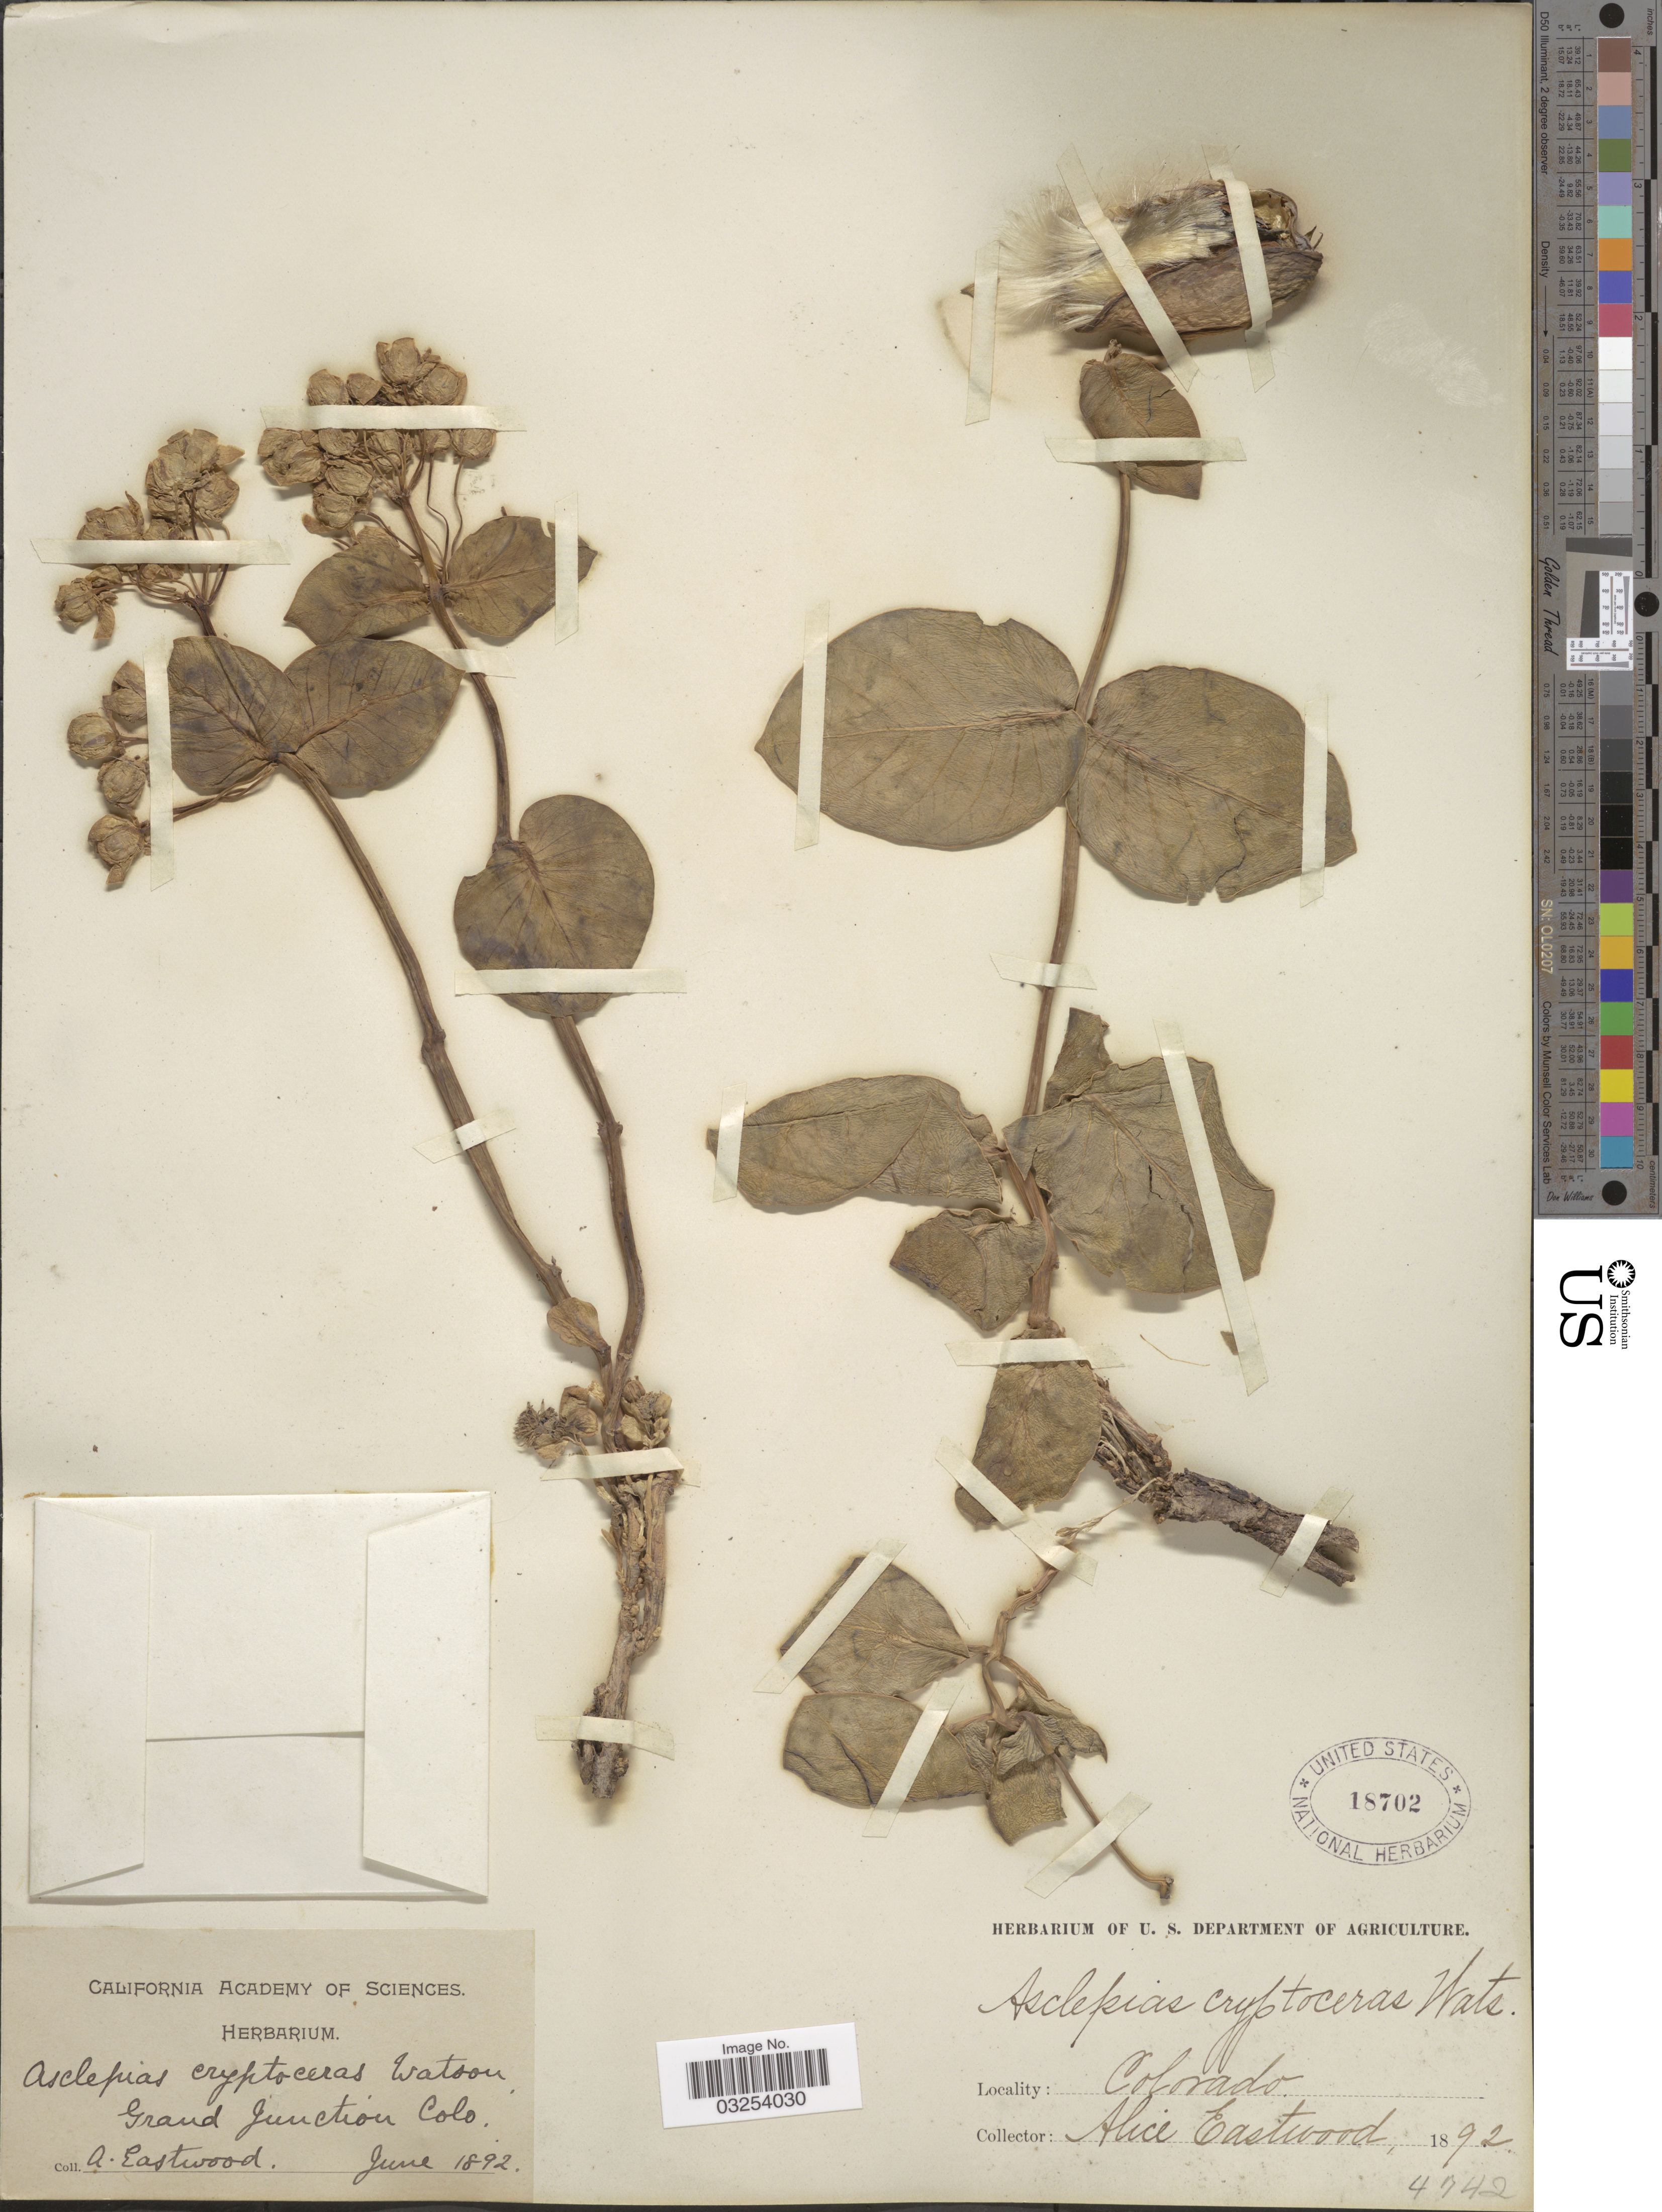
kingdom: Plantae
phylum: Tracheophyta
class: Magnoliopsida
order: Gentianales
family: Apocynaceae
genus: Asclepias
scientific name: Asclepias cryptoceras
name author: S. Watson in C. King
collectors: A. Eastwood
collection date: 1892-06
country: United States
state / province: Colorado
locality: Grand Junction.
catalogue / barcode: US 18702